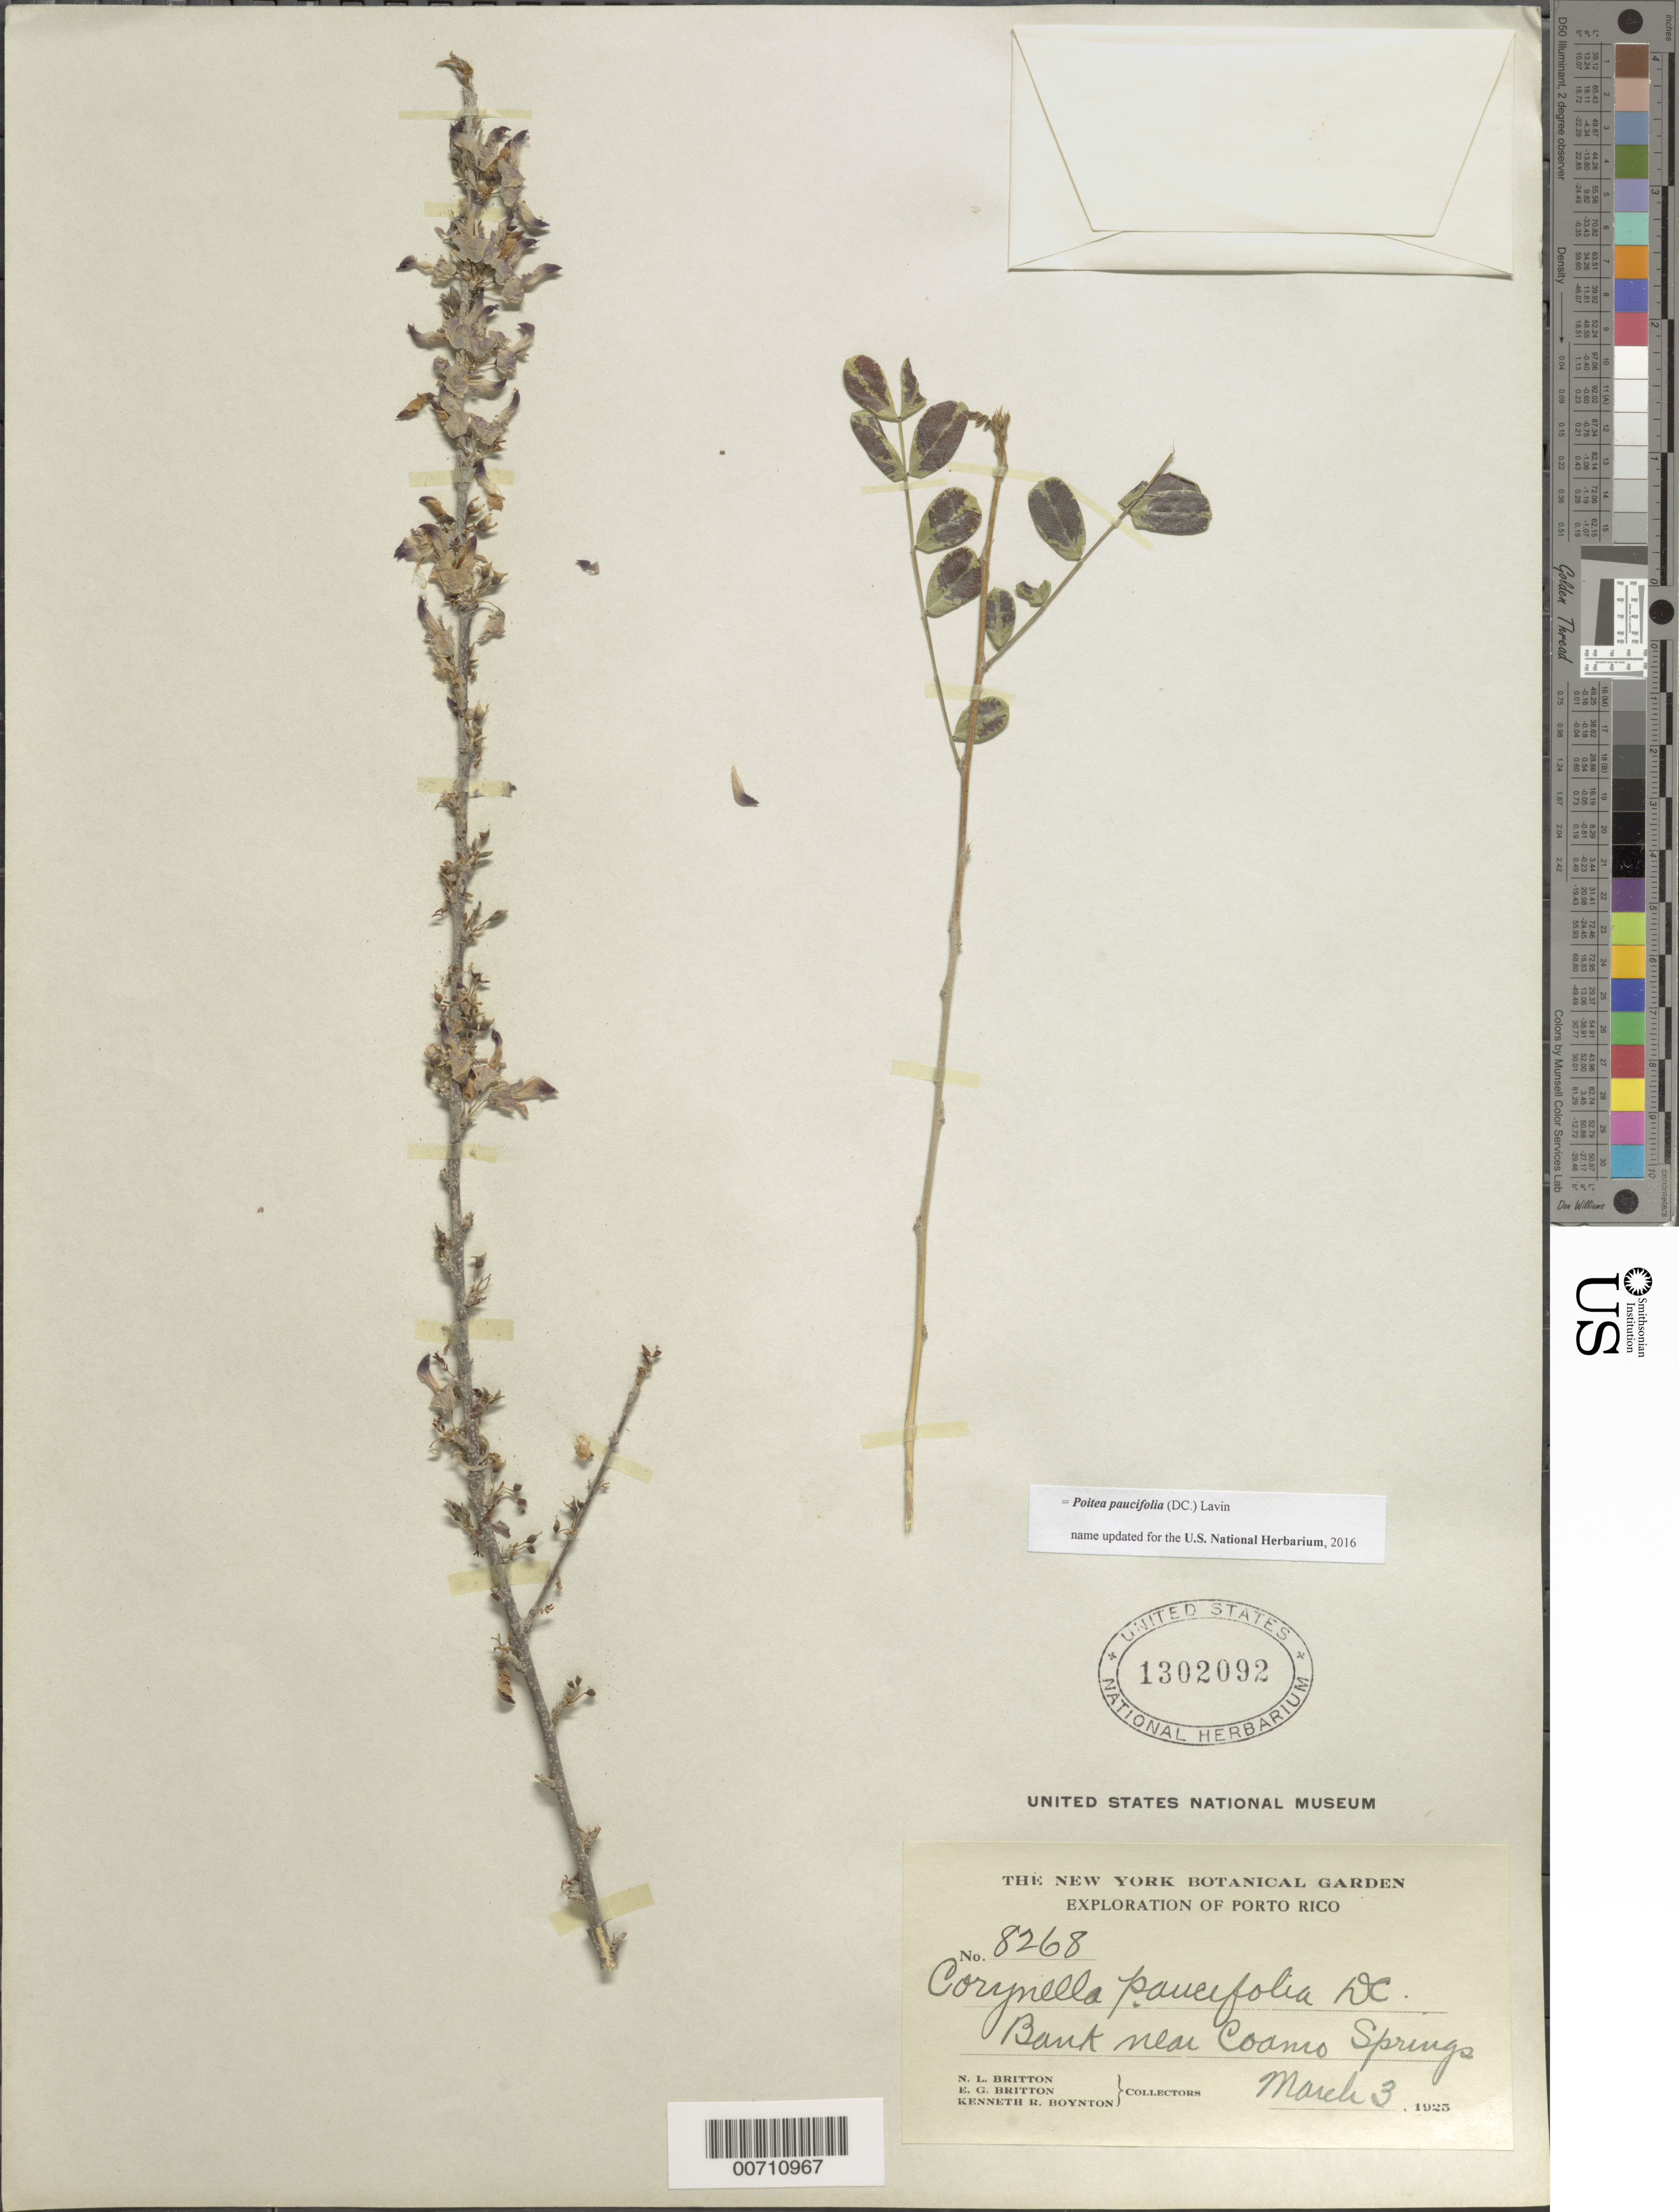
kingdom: Plantae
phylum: Tracheophyta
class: Magnoliopsida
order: Fabales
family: Fabaceae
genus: Poitea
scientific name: Poitea paucifolia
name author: (DC.) Lavin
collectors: N. Britton, E. G. Britton & K. Boynton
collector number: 8268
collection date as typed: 03 Mar 1925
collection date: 1925-03-03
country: Puerto Rico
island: Greater Antilles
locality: Coamo Springs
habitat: Bank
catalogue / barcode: US 1302092